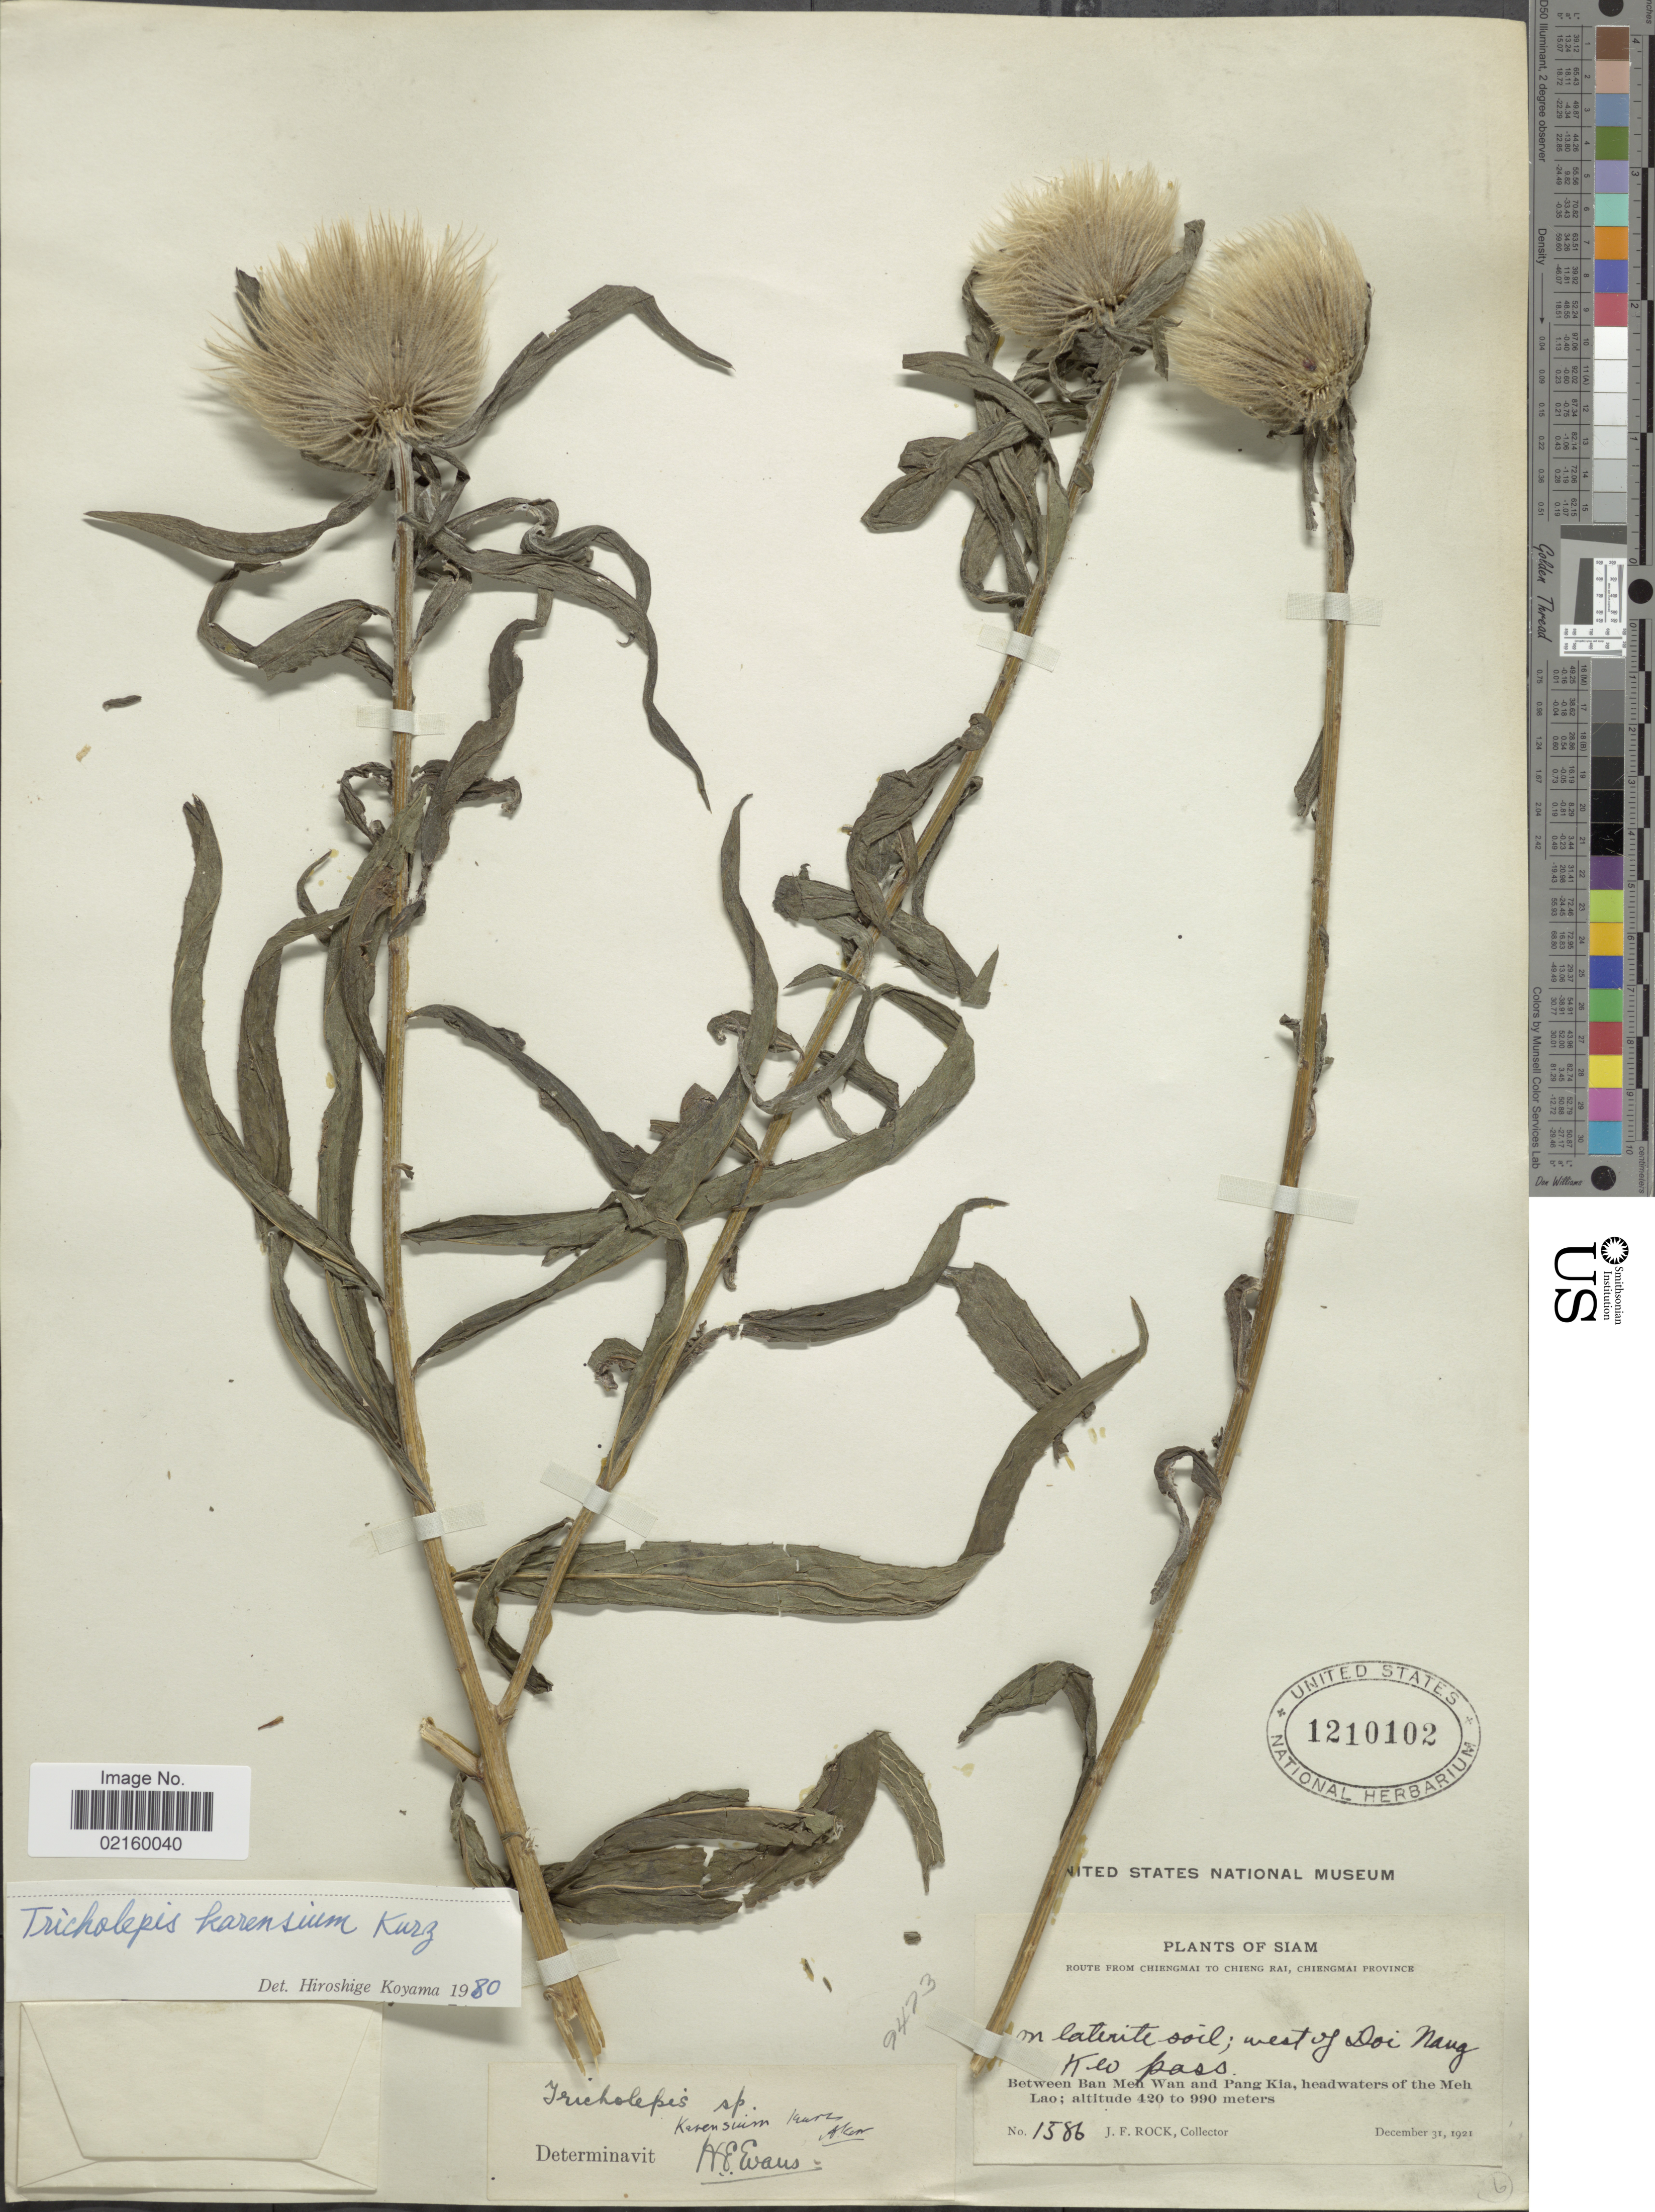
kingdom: Plantae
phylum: Tracheophyta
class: Magnoliopsida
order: Asterales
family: Asteraceae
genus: Tricholepis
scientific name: Tricholepis sp.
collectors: J. Rock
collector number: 1586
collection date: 1921-12-31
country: Thailand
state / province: Chiang Mai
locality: Route from Chiengmai to Chieng Rai, Chiengmai Province, between Ban Meh Wan and Pang Kia, headwaters of the Meh Lao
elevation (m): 420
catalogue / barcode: US 1210102